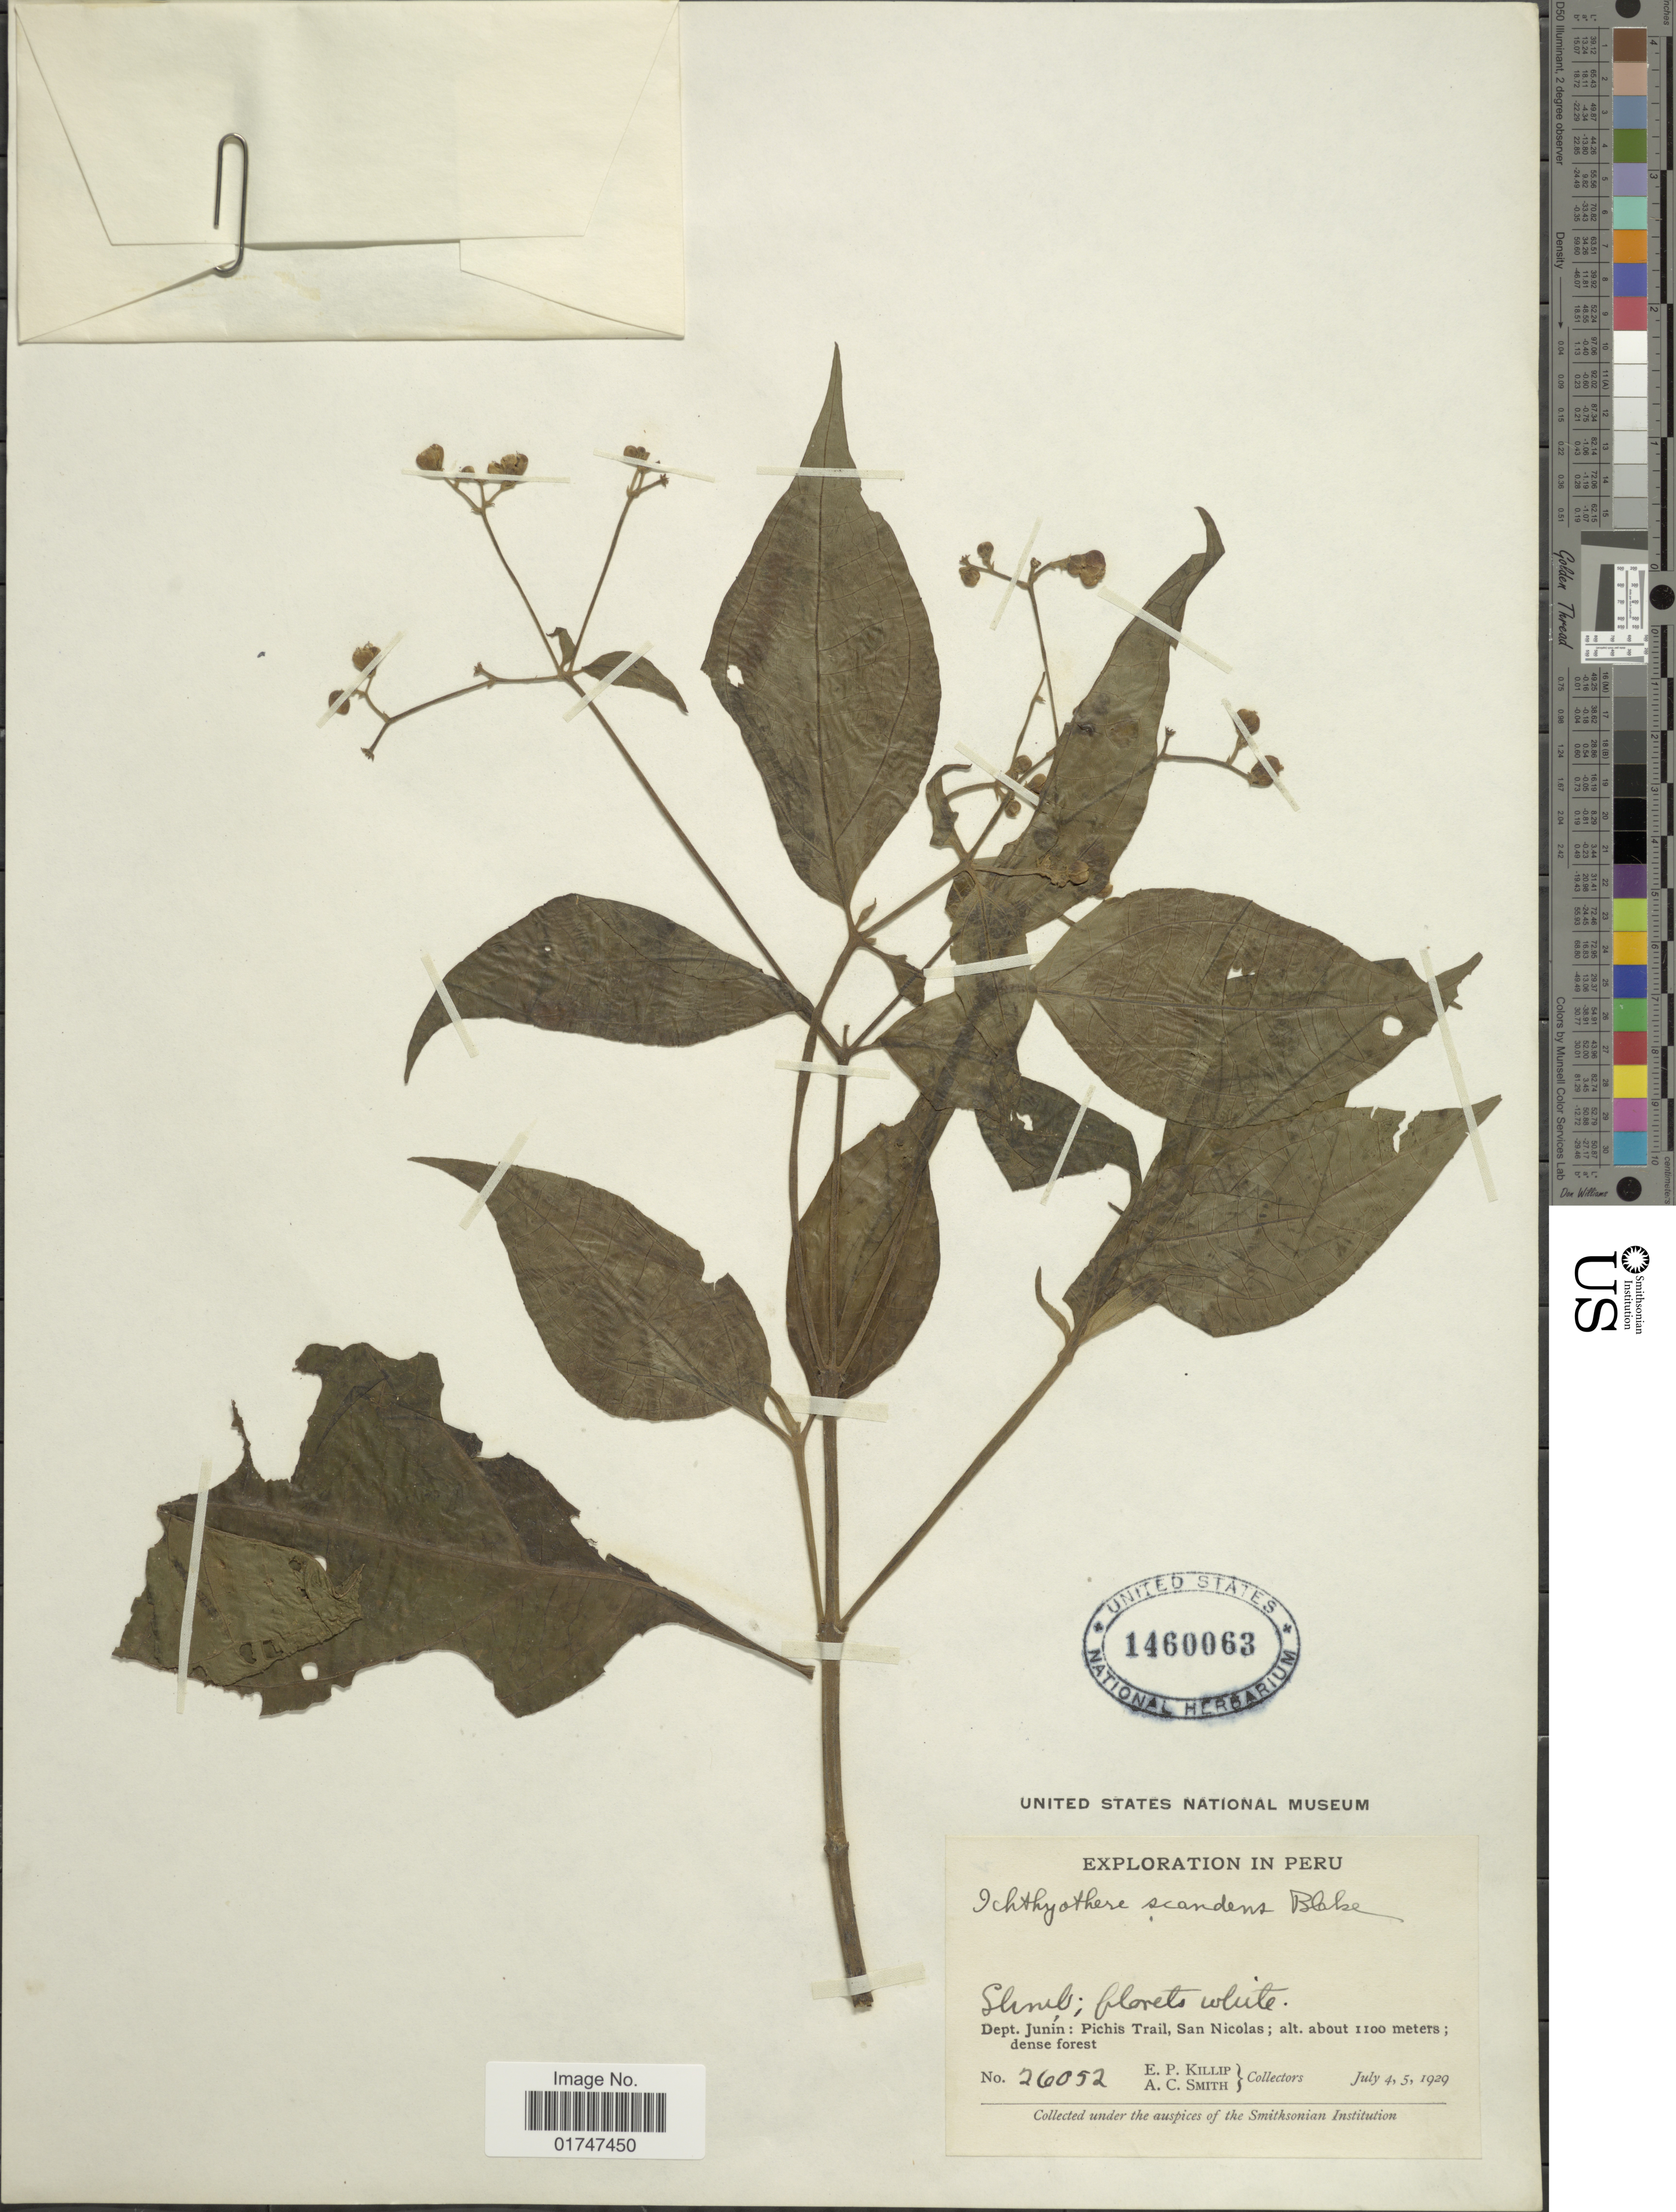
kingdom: Plantae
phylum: Tracheophyta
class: Magnoliopsida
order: Asterales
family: Asteraceae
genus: Ichthyothere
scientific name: Ichthyothere scandens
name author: S.F. Blake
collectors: E. P. Killip & A. C. Smith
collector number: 26052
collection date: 1929-07-04/1929-07-05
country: Peru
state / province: Junín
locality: Dept. Junín: Pichis Trail, San Nicolas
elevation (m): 1100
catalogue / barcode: US 1460063